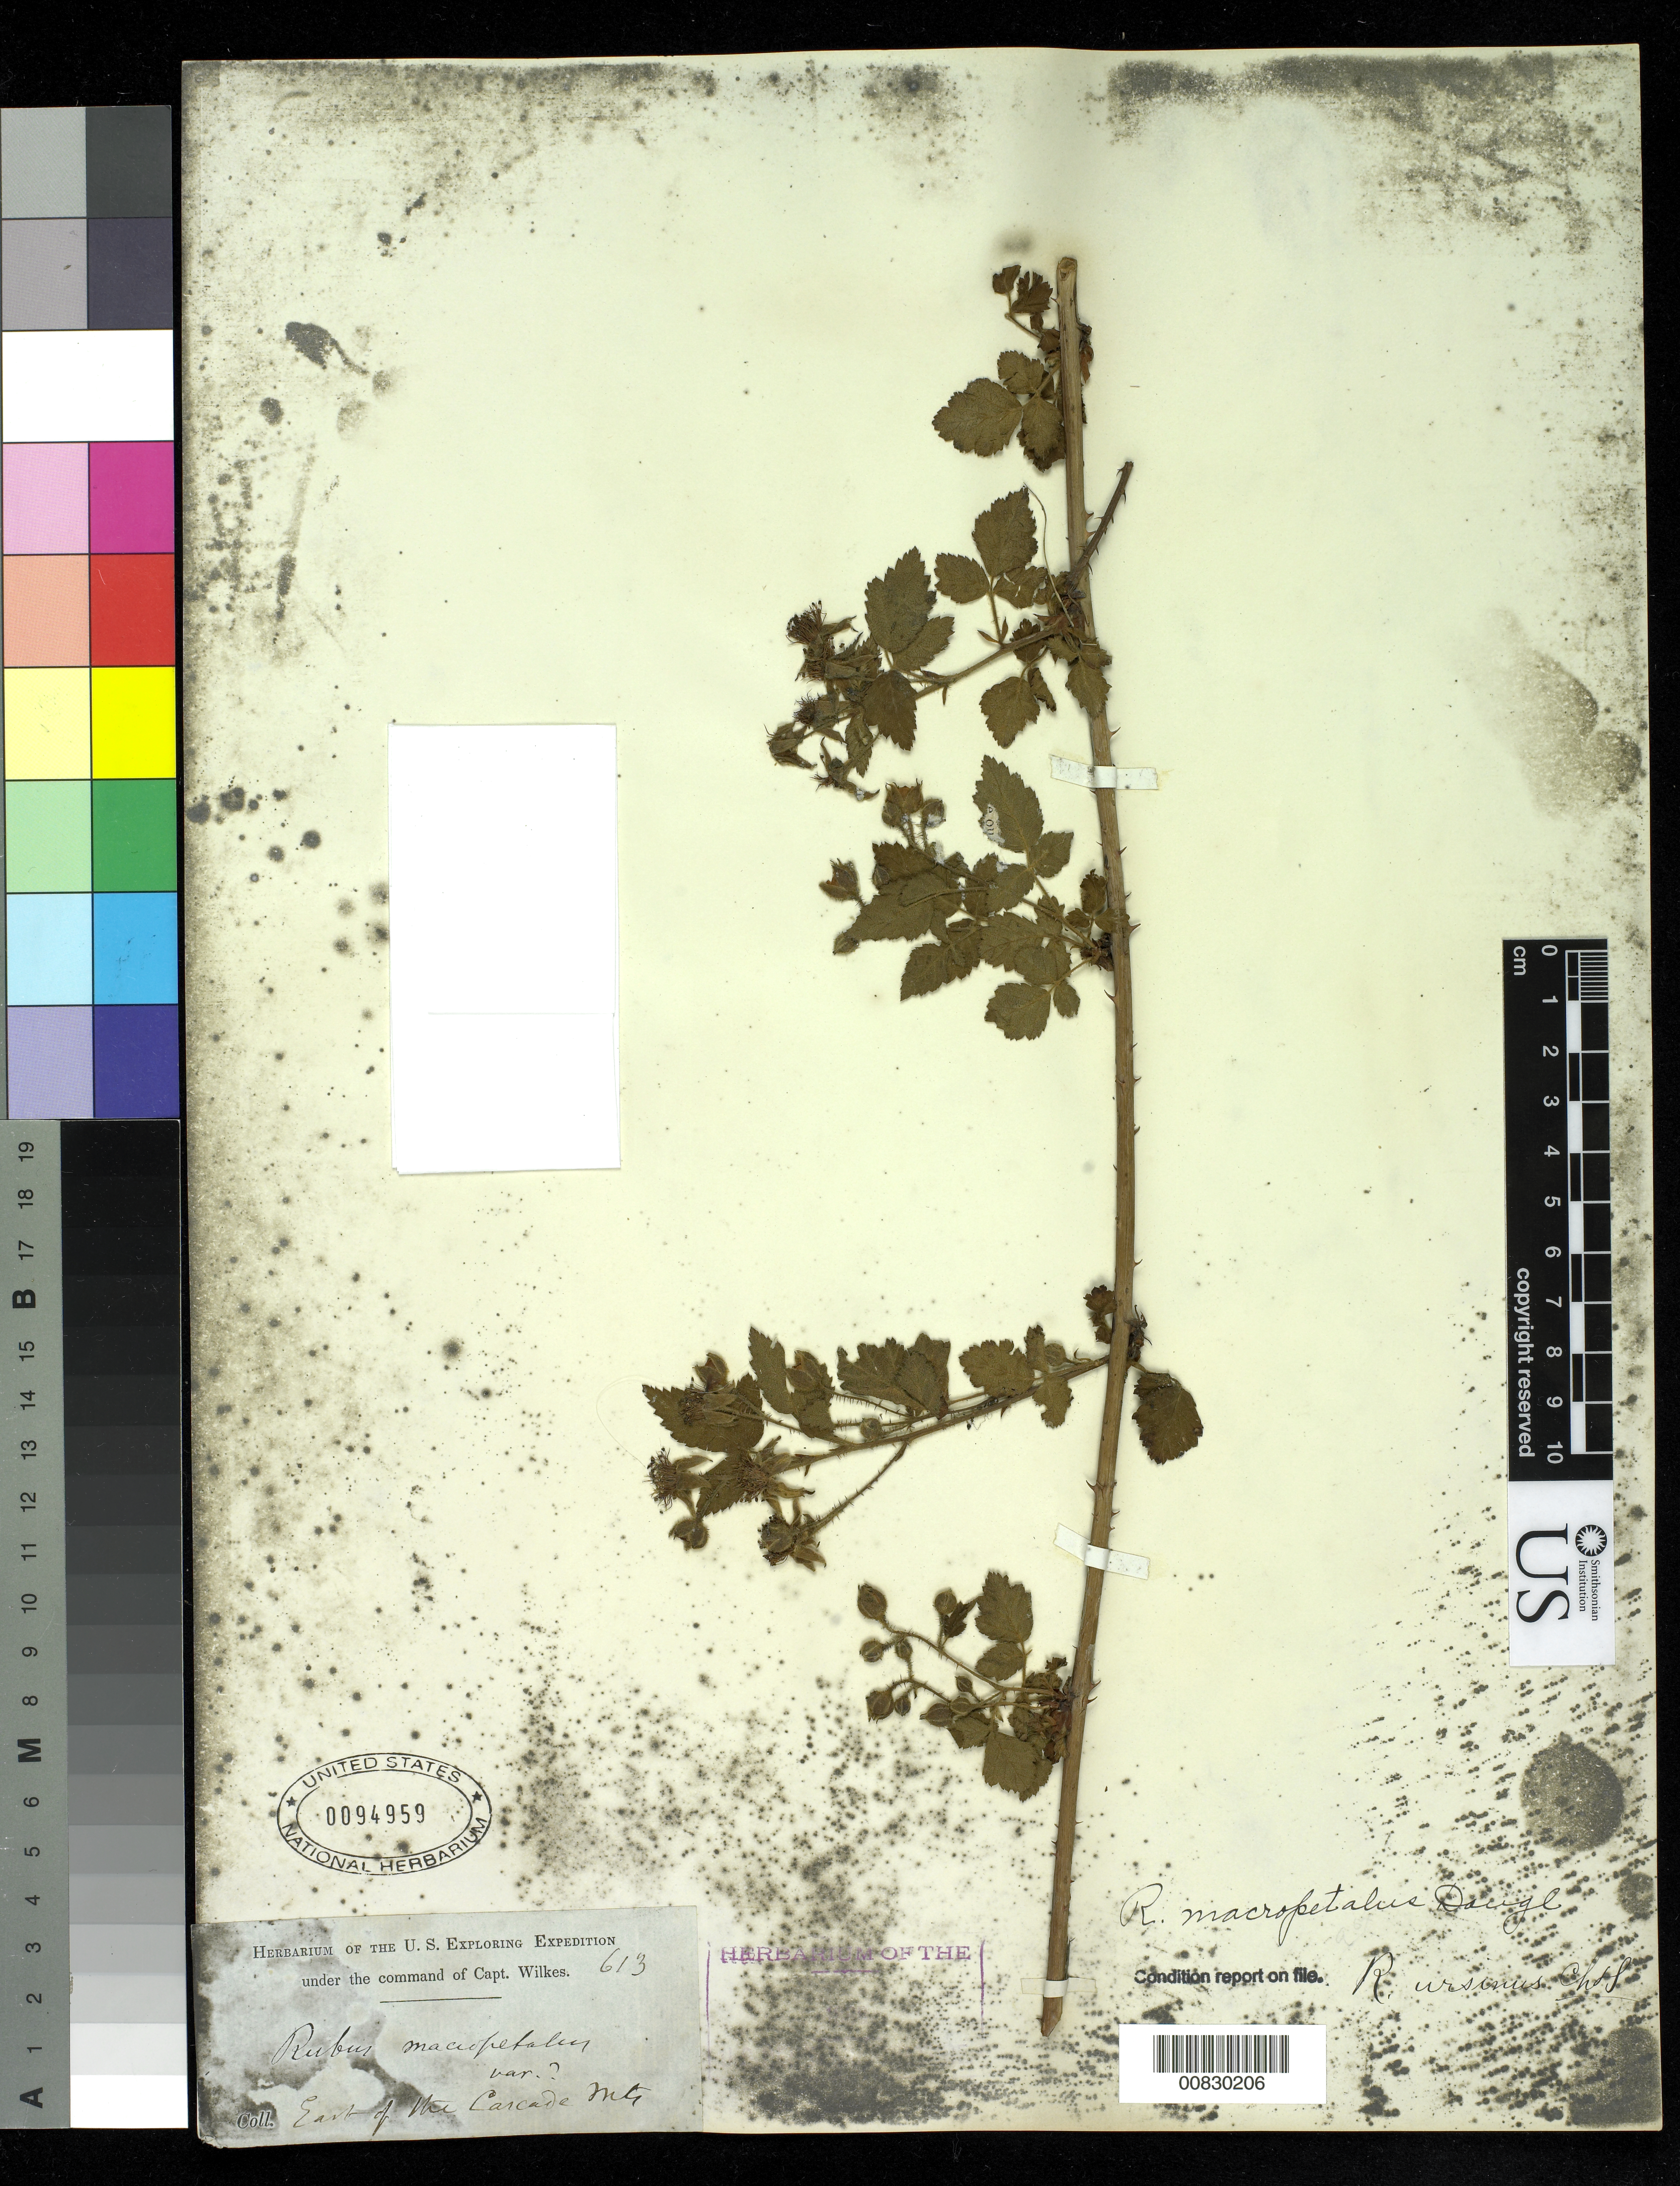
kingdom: Plantae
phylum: Tracheophyta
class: Magnoliopsida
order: Rosales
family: Rosaceae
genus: Rubus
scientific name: Rubus macropetalus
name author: Douglas ex Hook.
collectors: Wilkes Explor. Exped.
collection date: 1838/1842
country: United States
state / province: Washington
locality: East of the Cascade Mts.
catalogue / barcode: US 94959